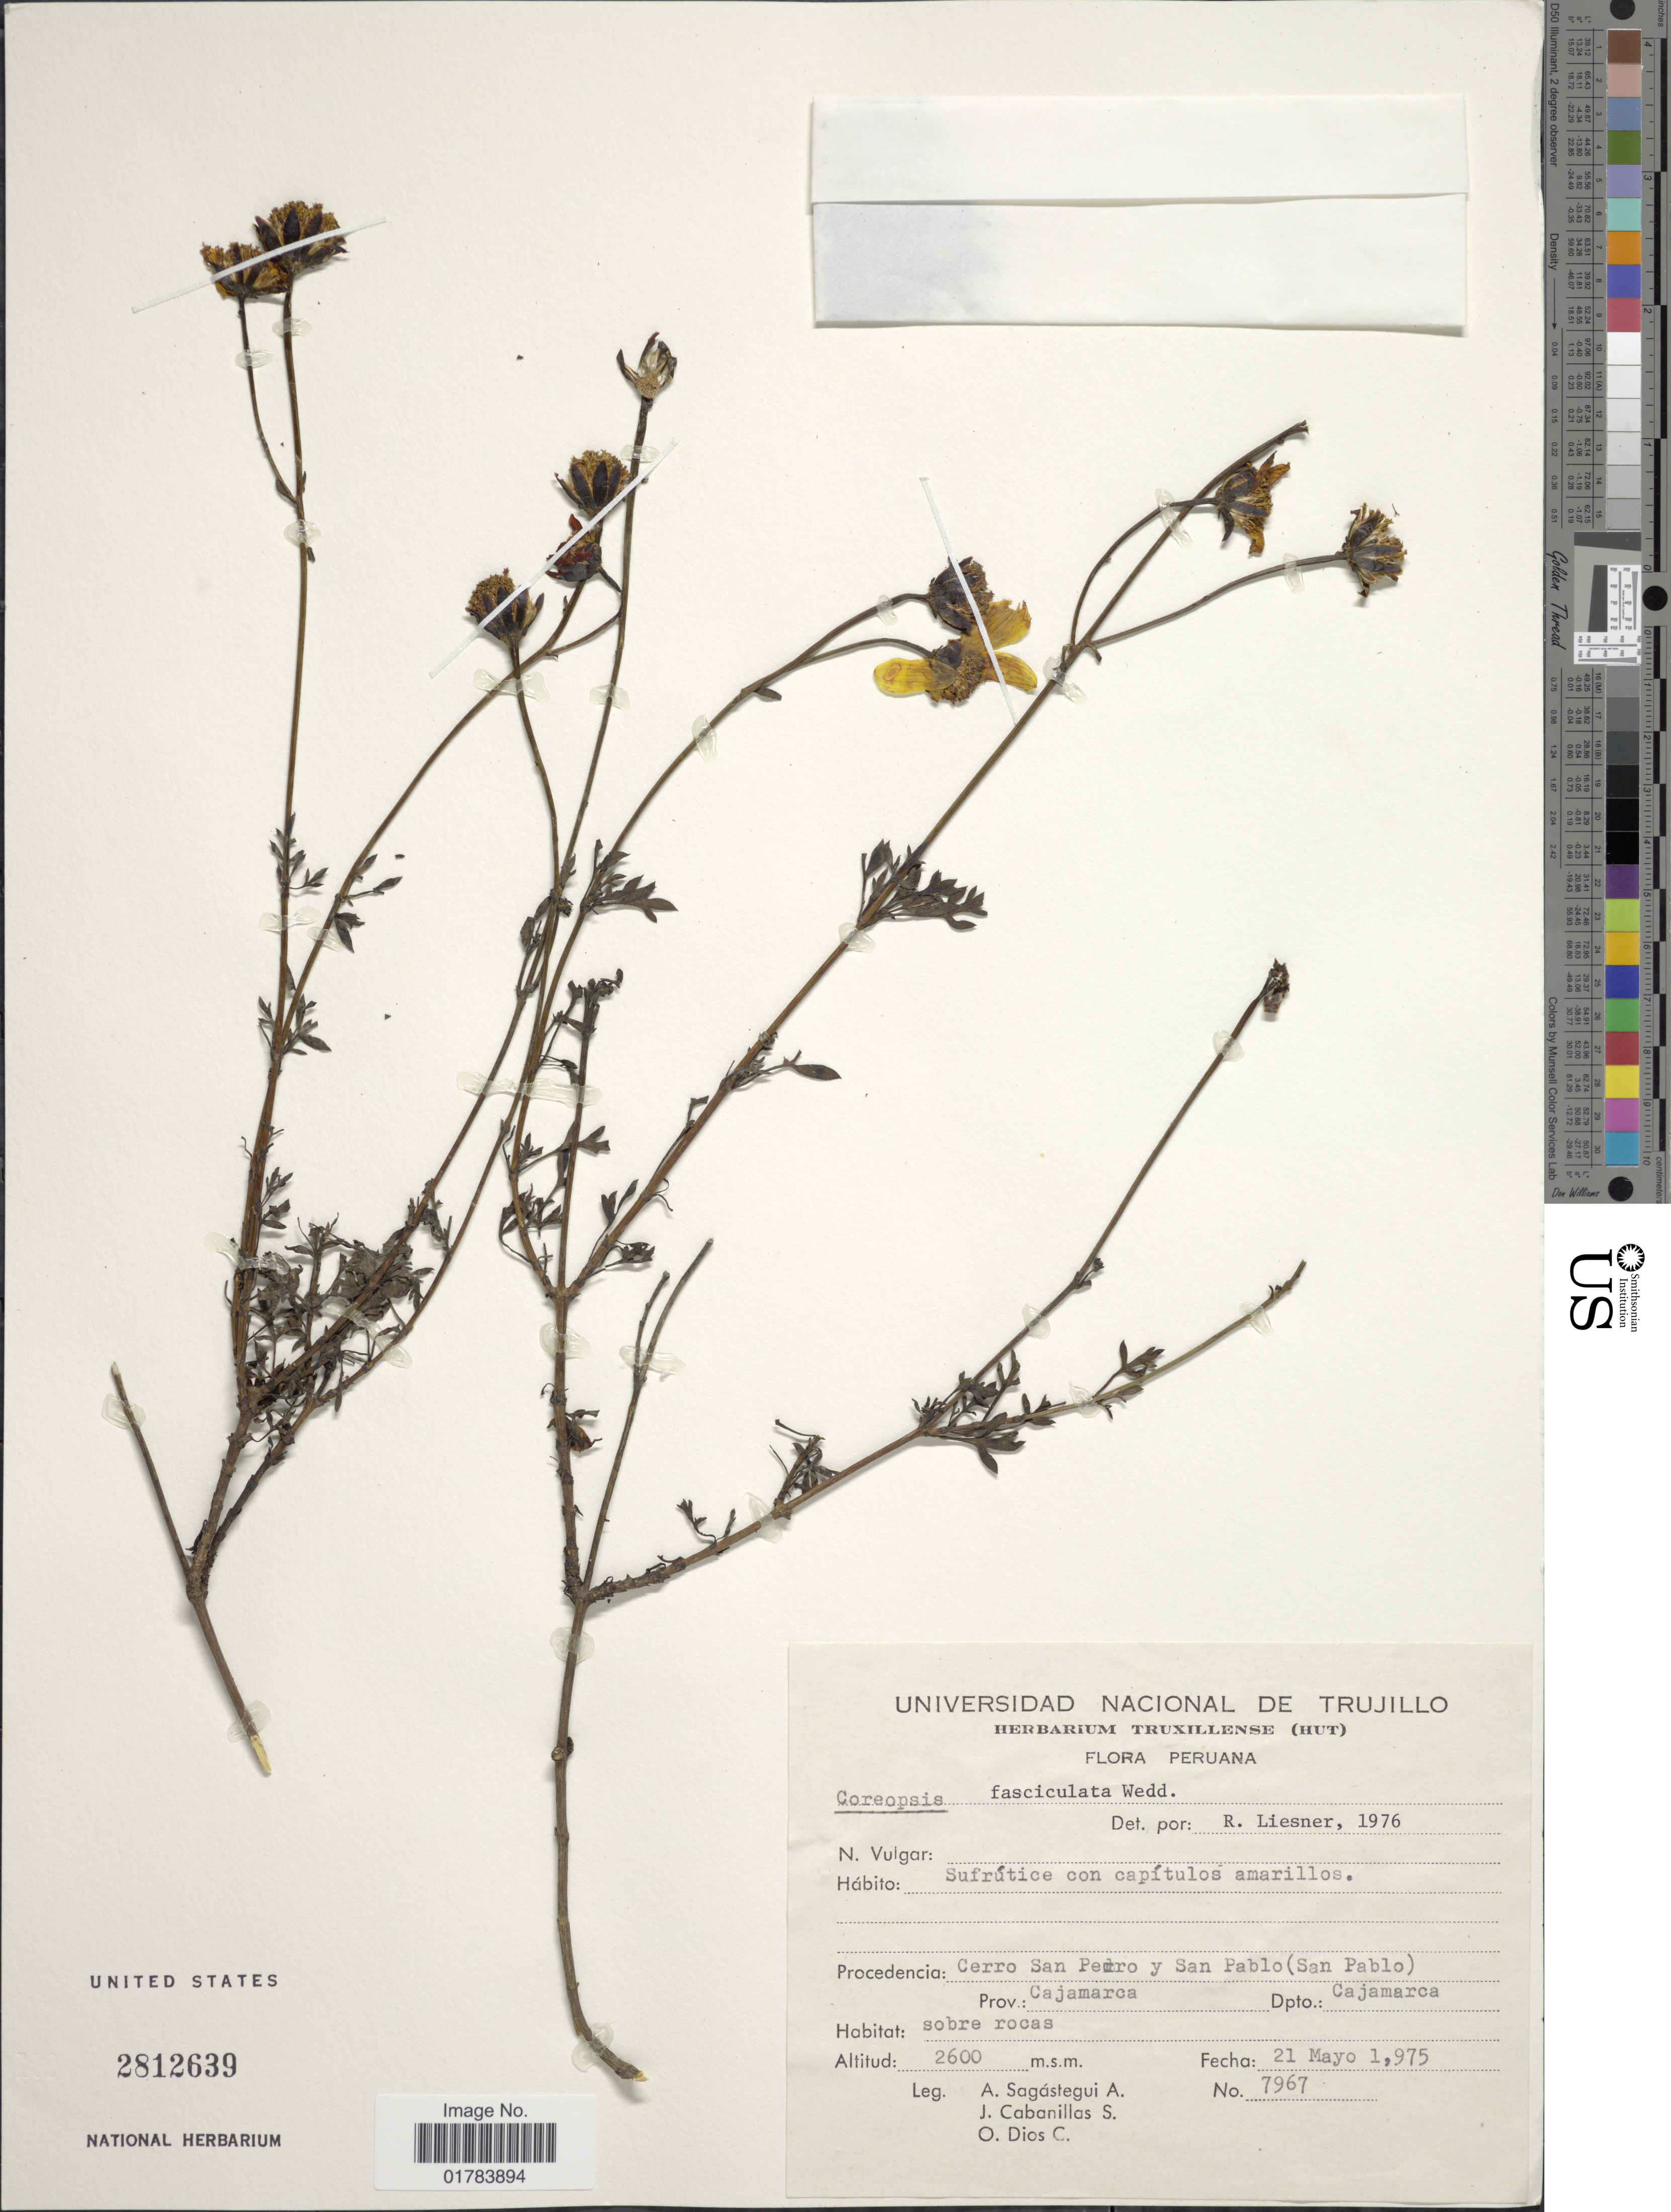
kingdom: Plantae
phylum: Tracheophyta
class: Magnoliopsida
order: Asterales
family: Asteraceae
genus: Coreopsis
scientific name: Coreopsis notha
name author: S.F. Blake & Sherff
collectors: A. Sagástegui A., J. Cabanillas S. & O. Dios C.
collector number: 7967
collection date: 1975-05-21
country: Peru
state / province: Cajamarca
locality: Procedencia: Cerro San Pedro Y San Pablo (San Pablo) Prov.: Cajamarca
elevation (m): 2600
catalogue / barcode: US 2812639